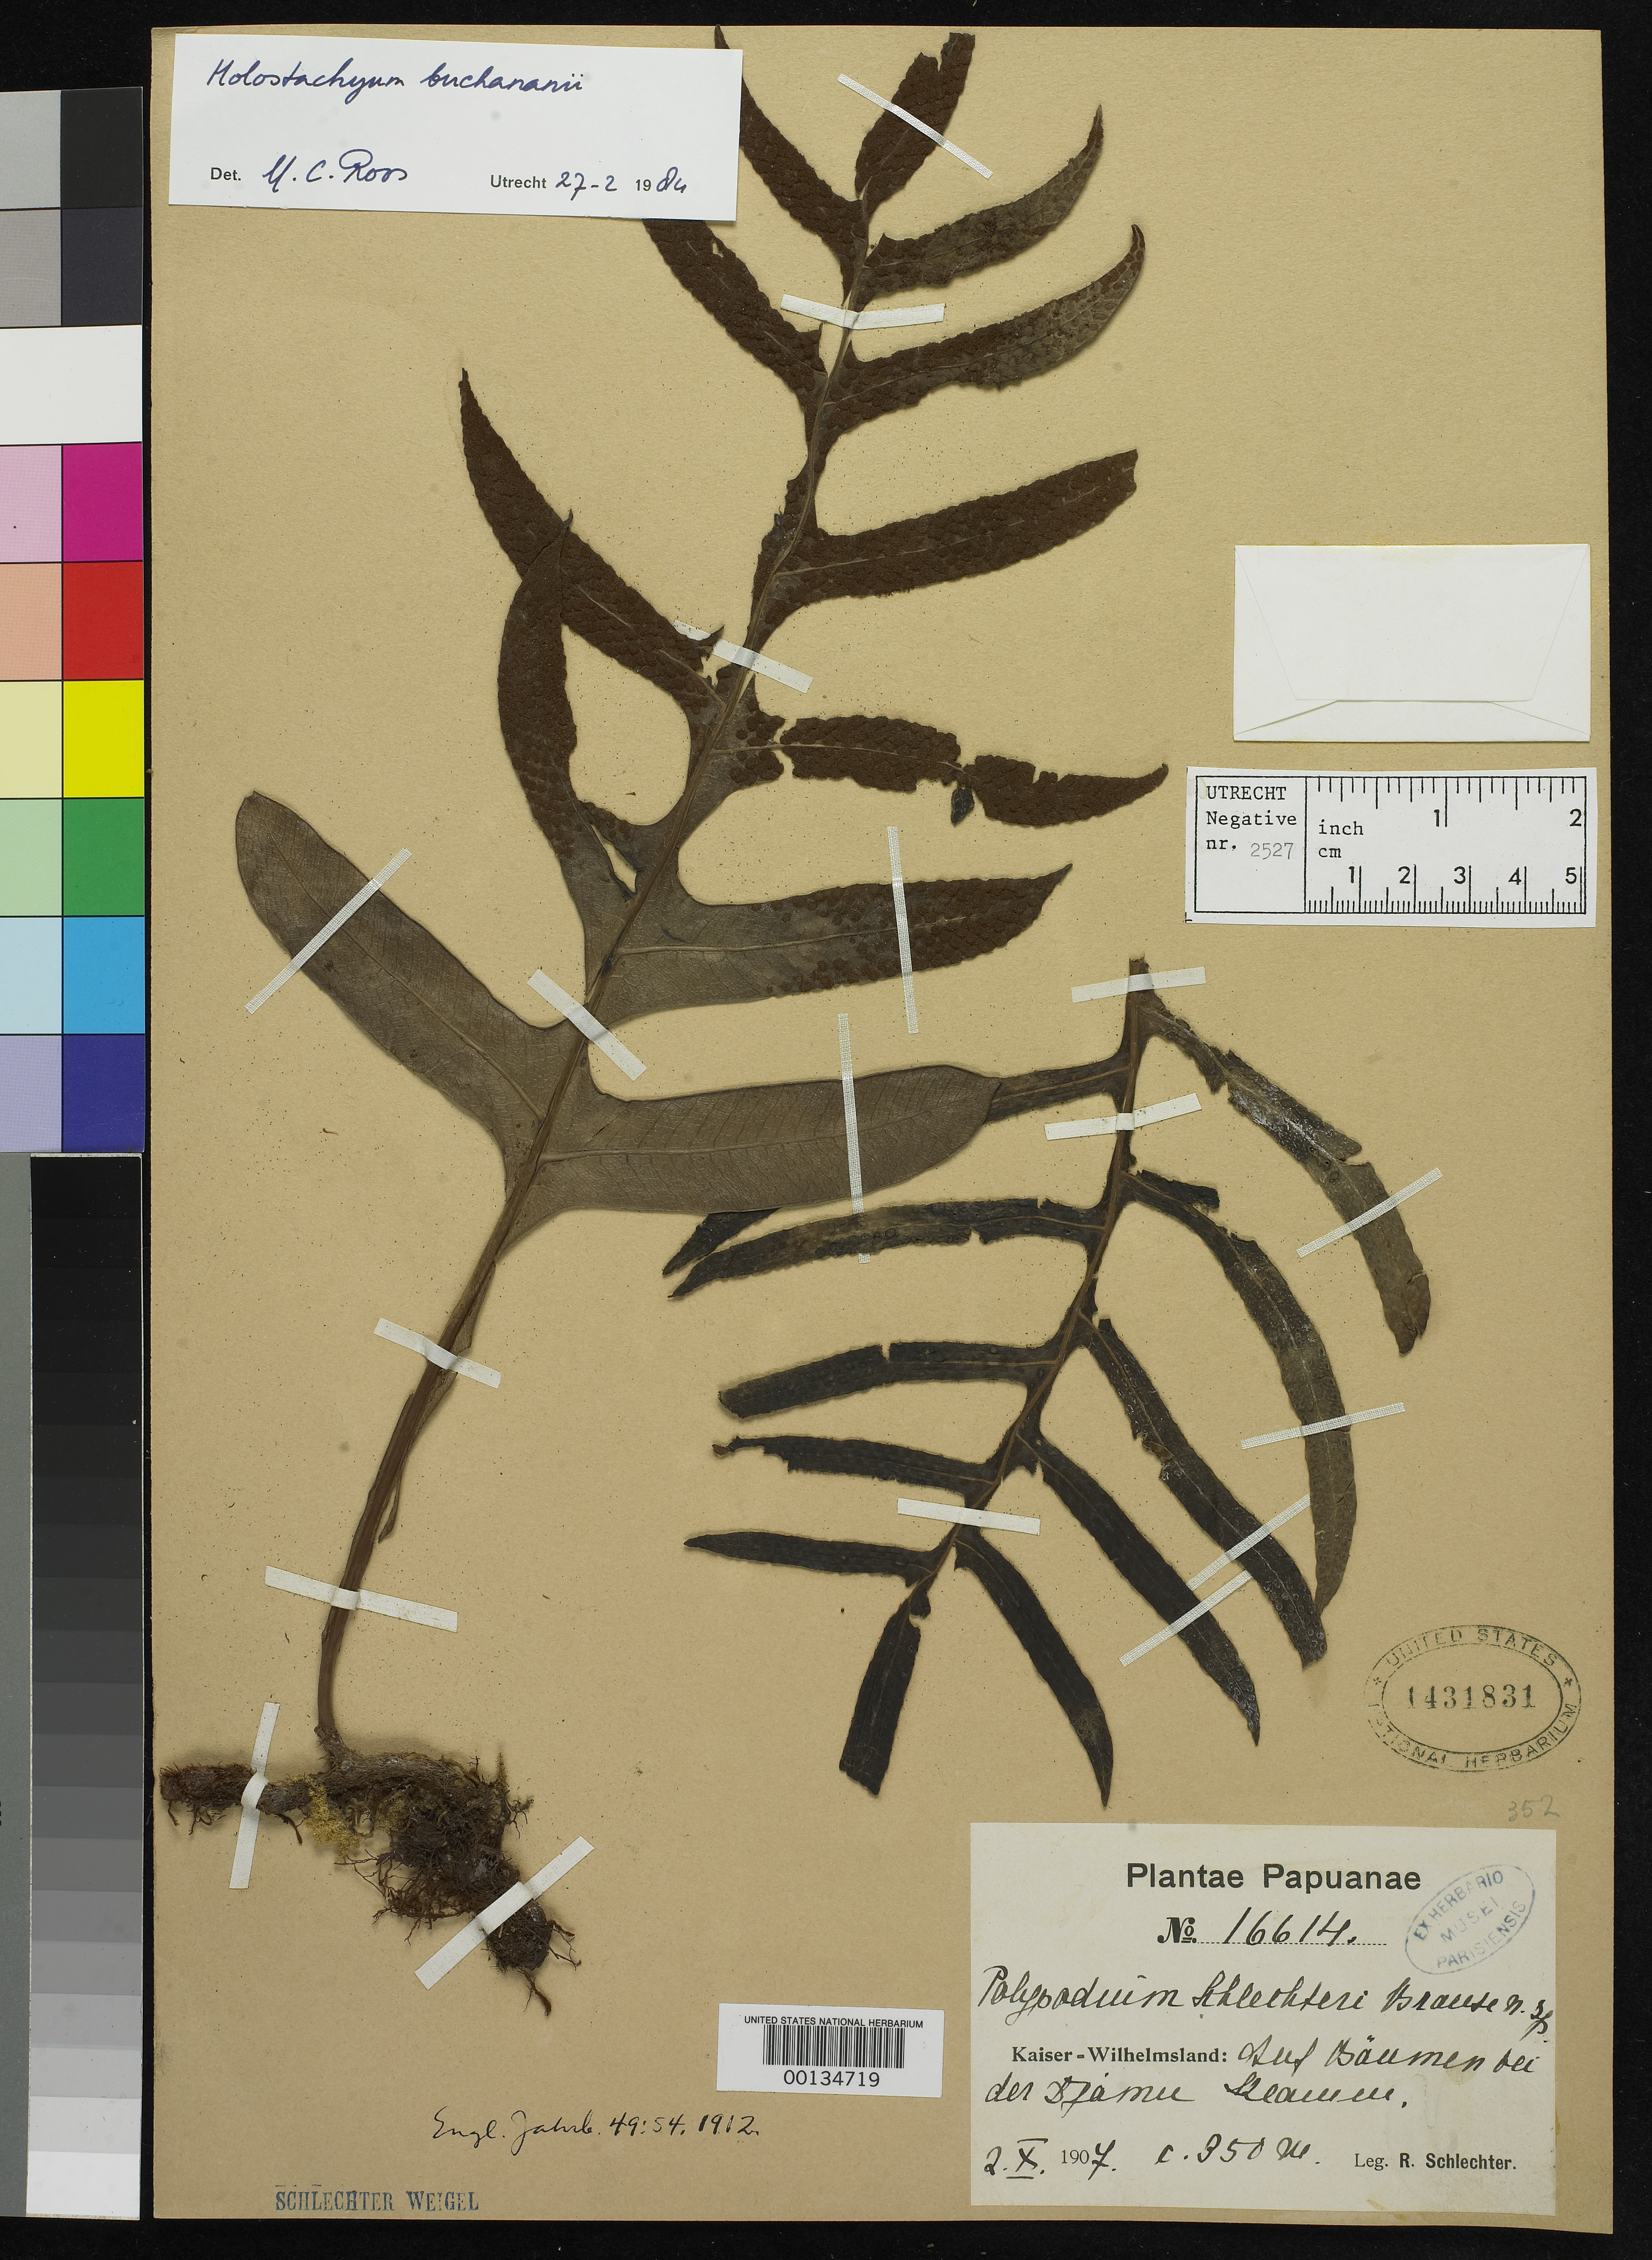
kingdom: Plantae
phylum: Tracheophyta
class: Polypodiopsida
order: Polypodiales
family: Polypodiaceae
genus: Polypodium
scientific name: Polypodium schlechteri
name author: Brause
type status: Type Collection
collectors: F. R. R. Schlechter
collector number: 16614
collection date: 1907-10-02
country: Papua New Guinea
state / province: Morobe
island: New Guinea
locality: Kaiser-Wilhelmsland, auf Baumen Bei der Djamu-Klamm.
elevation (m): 350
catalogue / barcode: US 1431831